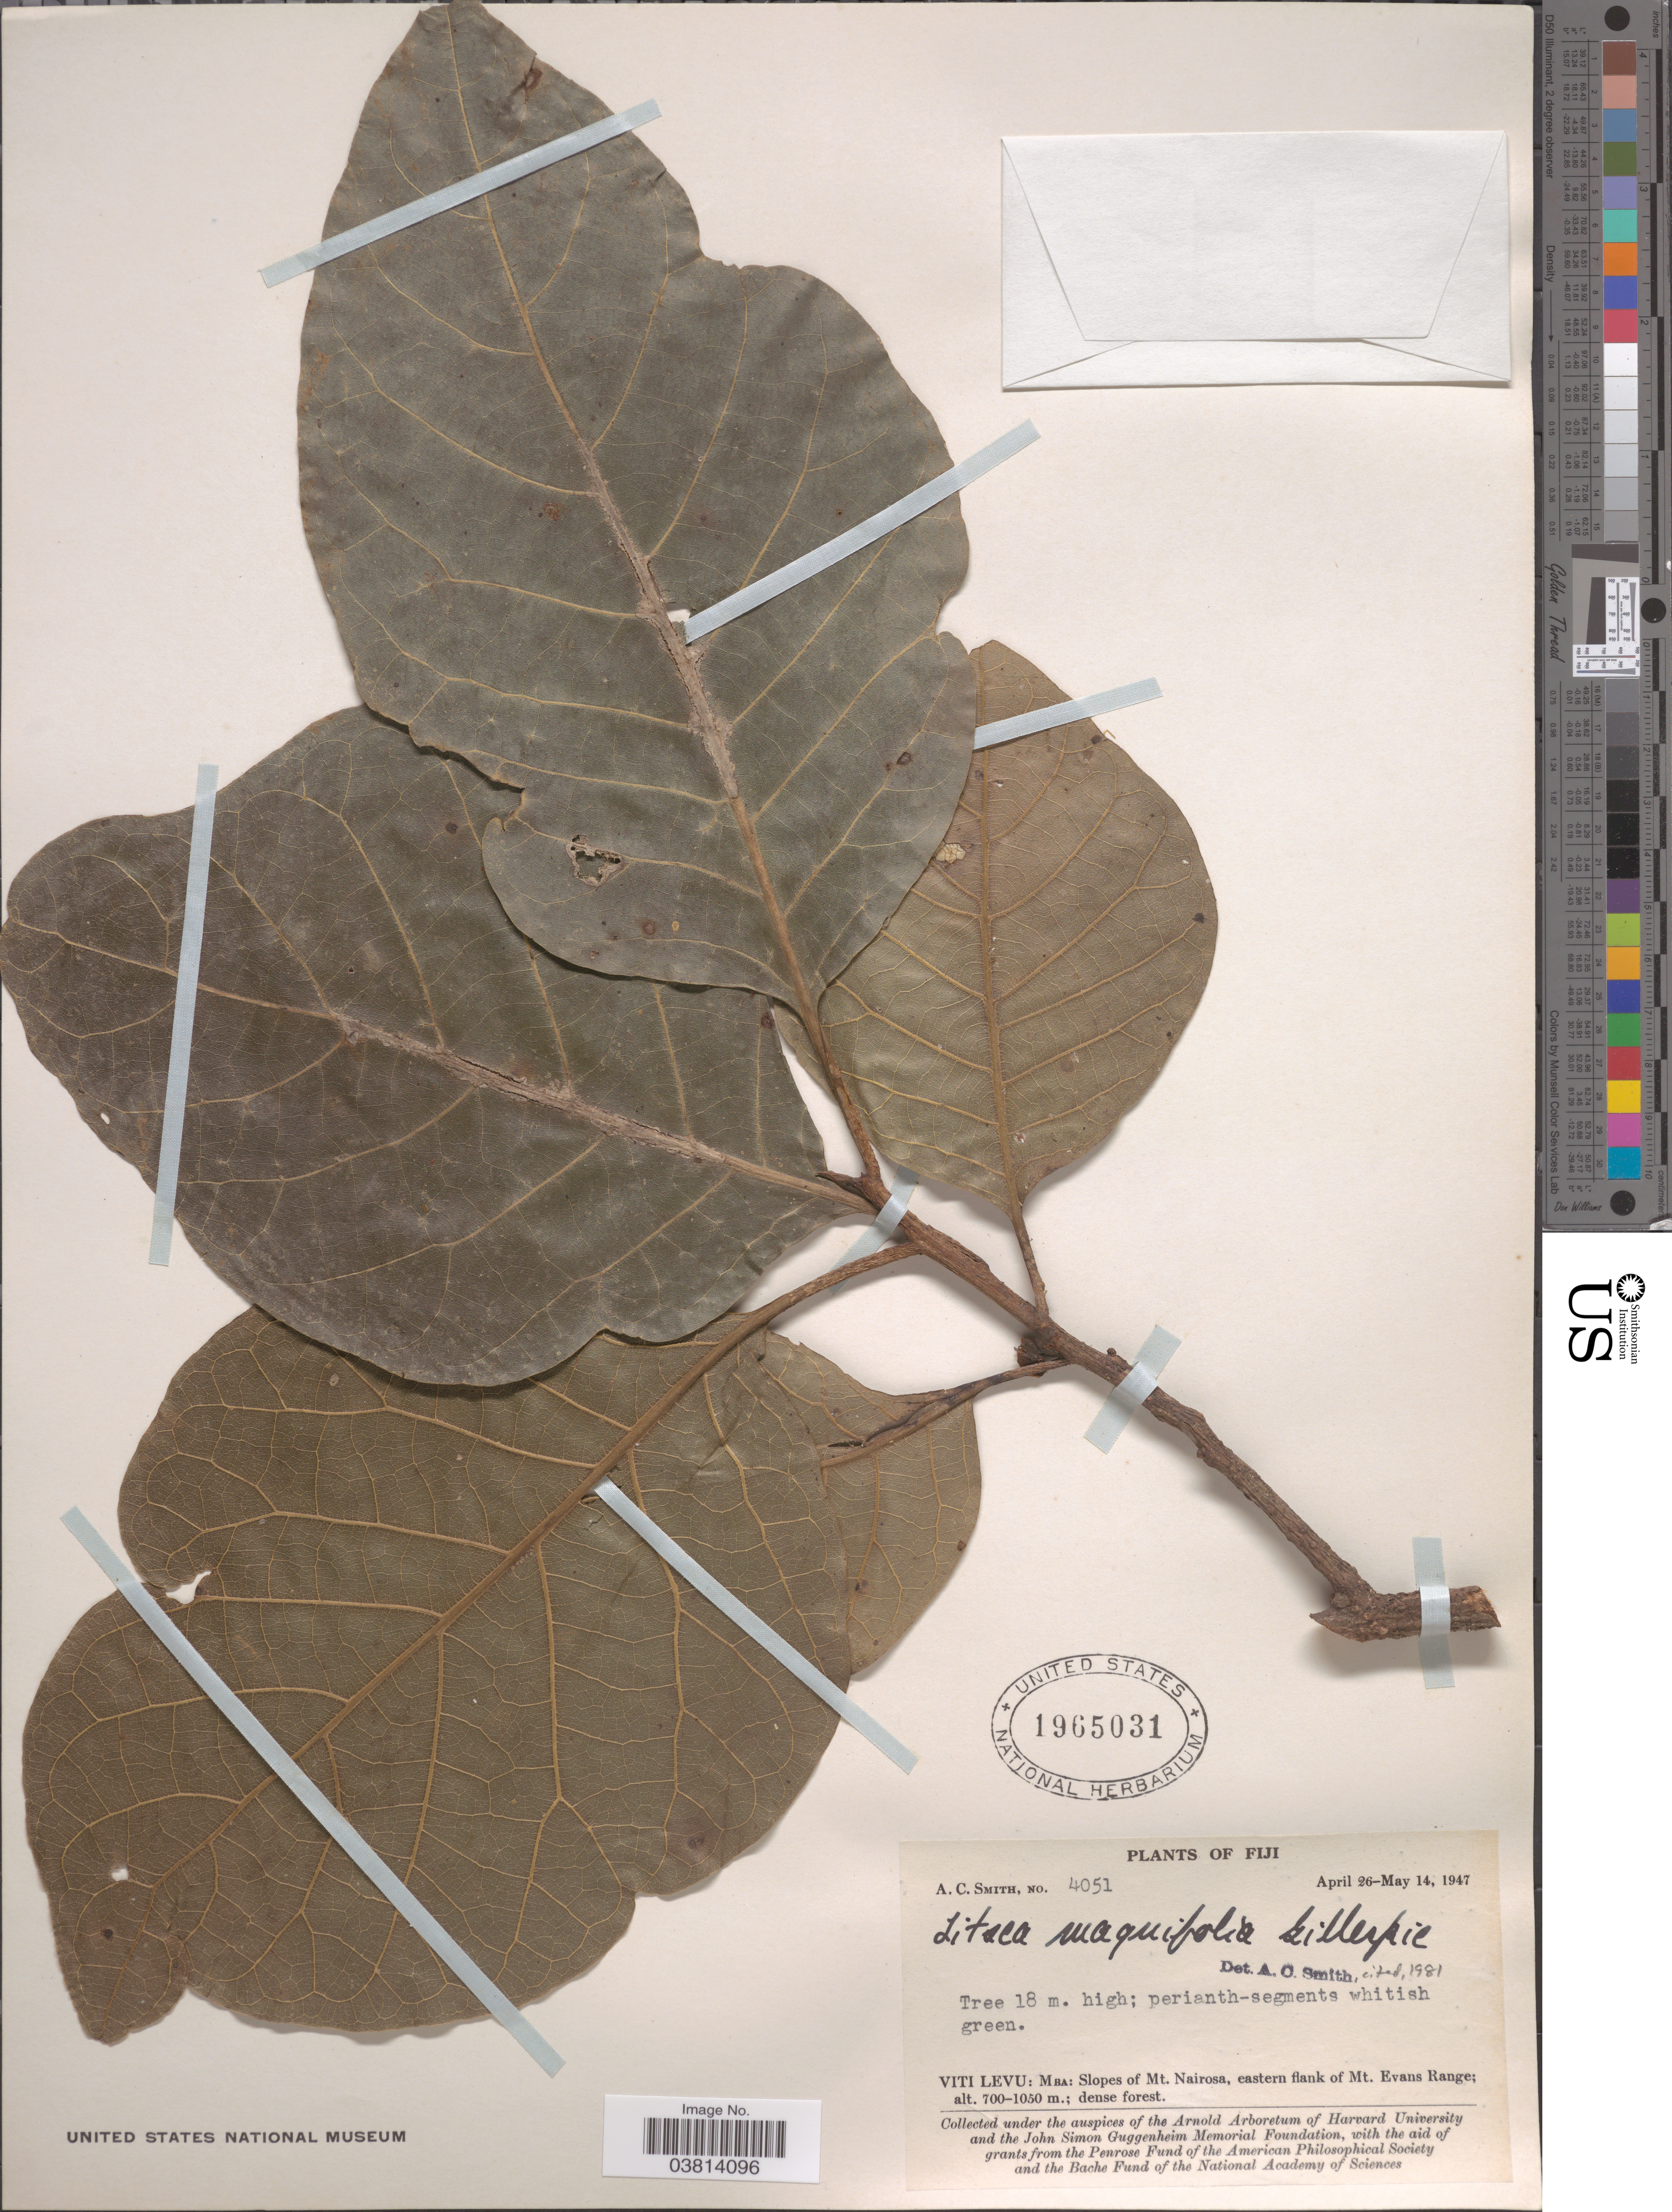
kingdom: Plantae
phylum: Tracheophyta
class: Magnoliopsida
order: Laurales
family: Lauraceae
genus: Litsea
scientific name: Litsea magnifolia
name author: Christoph.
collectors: A. C. Smith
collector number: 4051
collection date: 1947-04-26/1947-05-14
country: Fiji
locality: Viti Levu: Mba: Slopes of Mt. Nairosa, eastern flank of Mt. Evans Range.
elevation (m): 700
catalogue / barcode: US 1965031